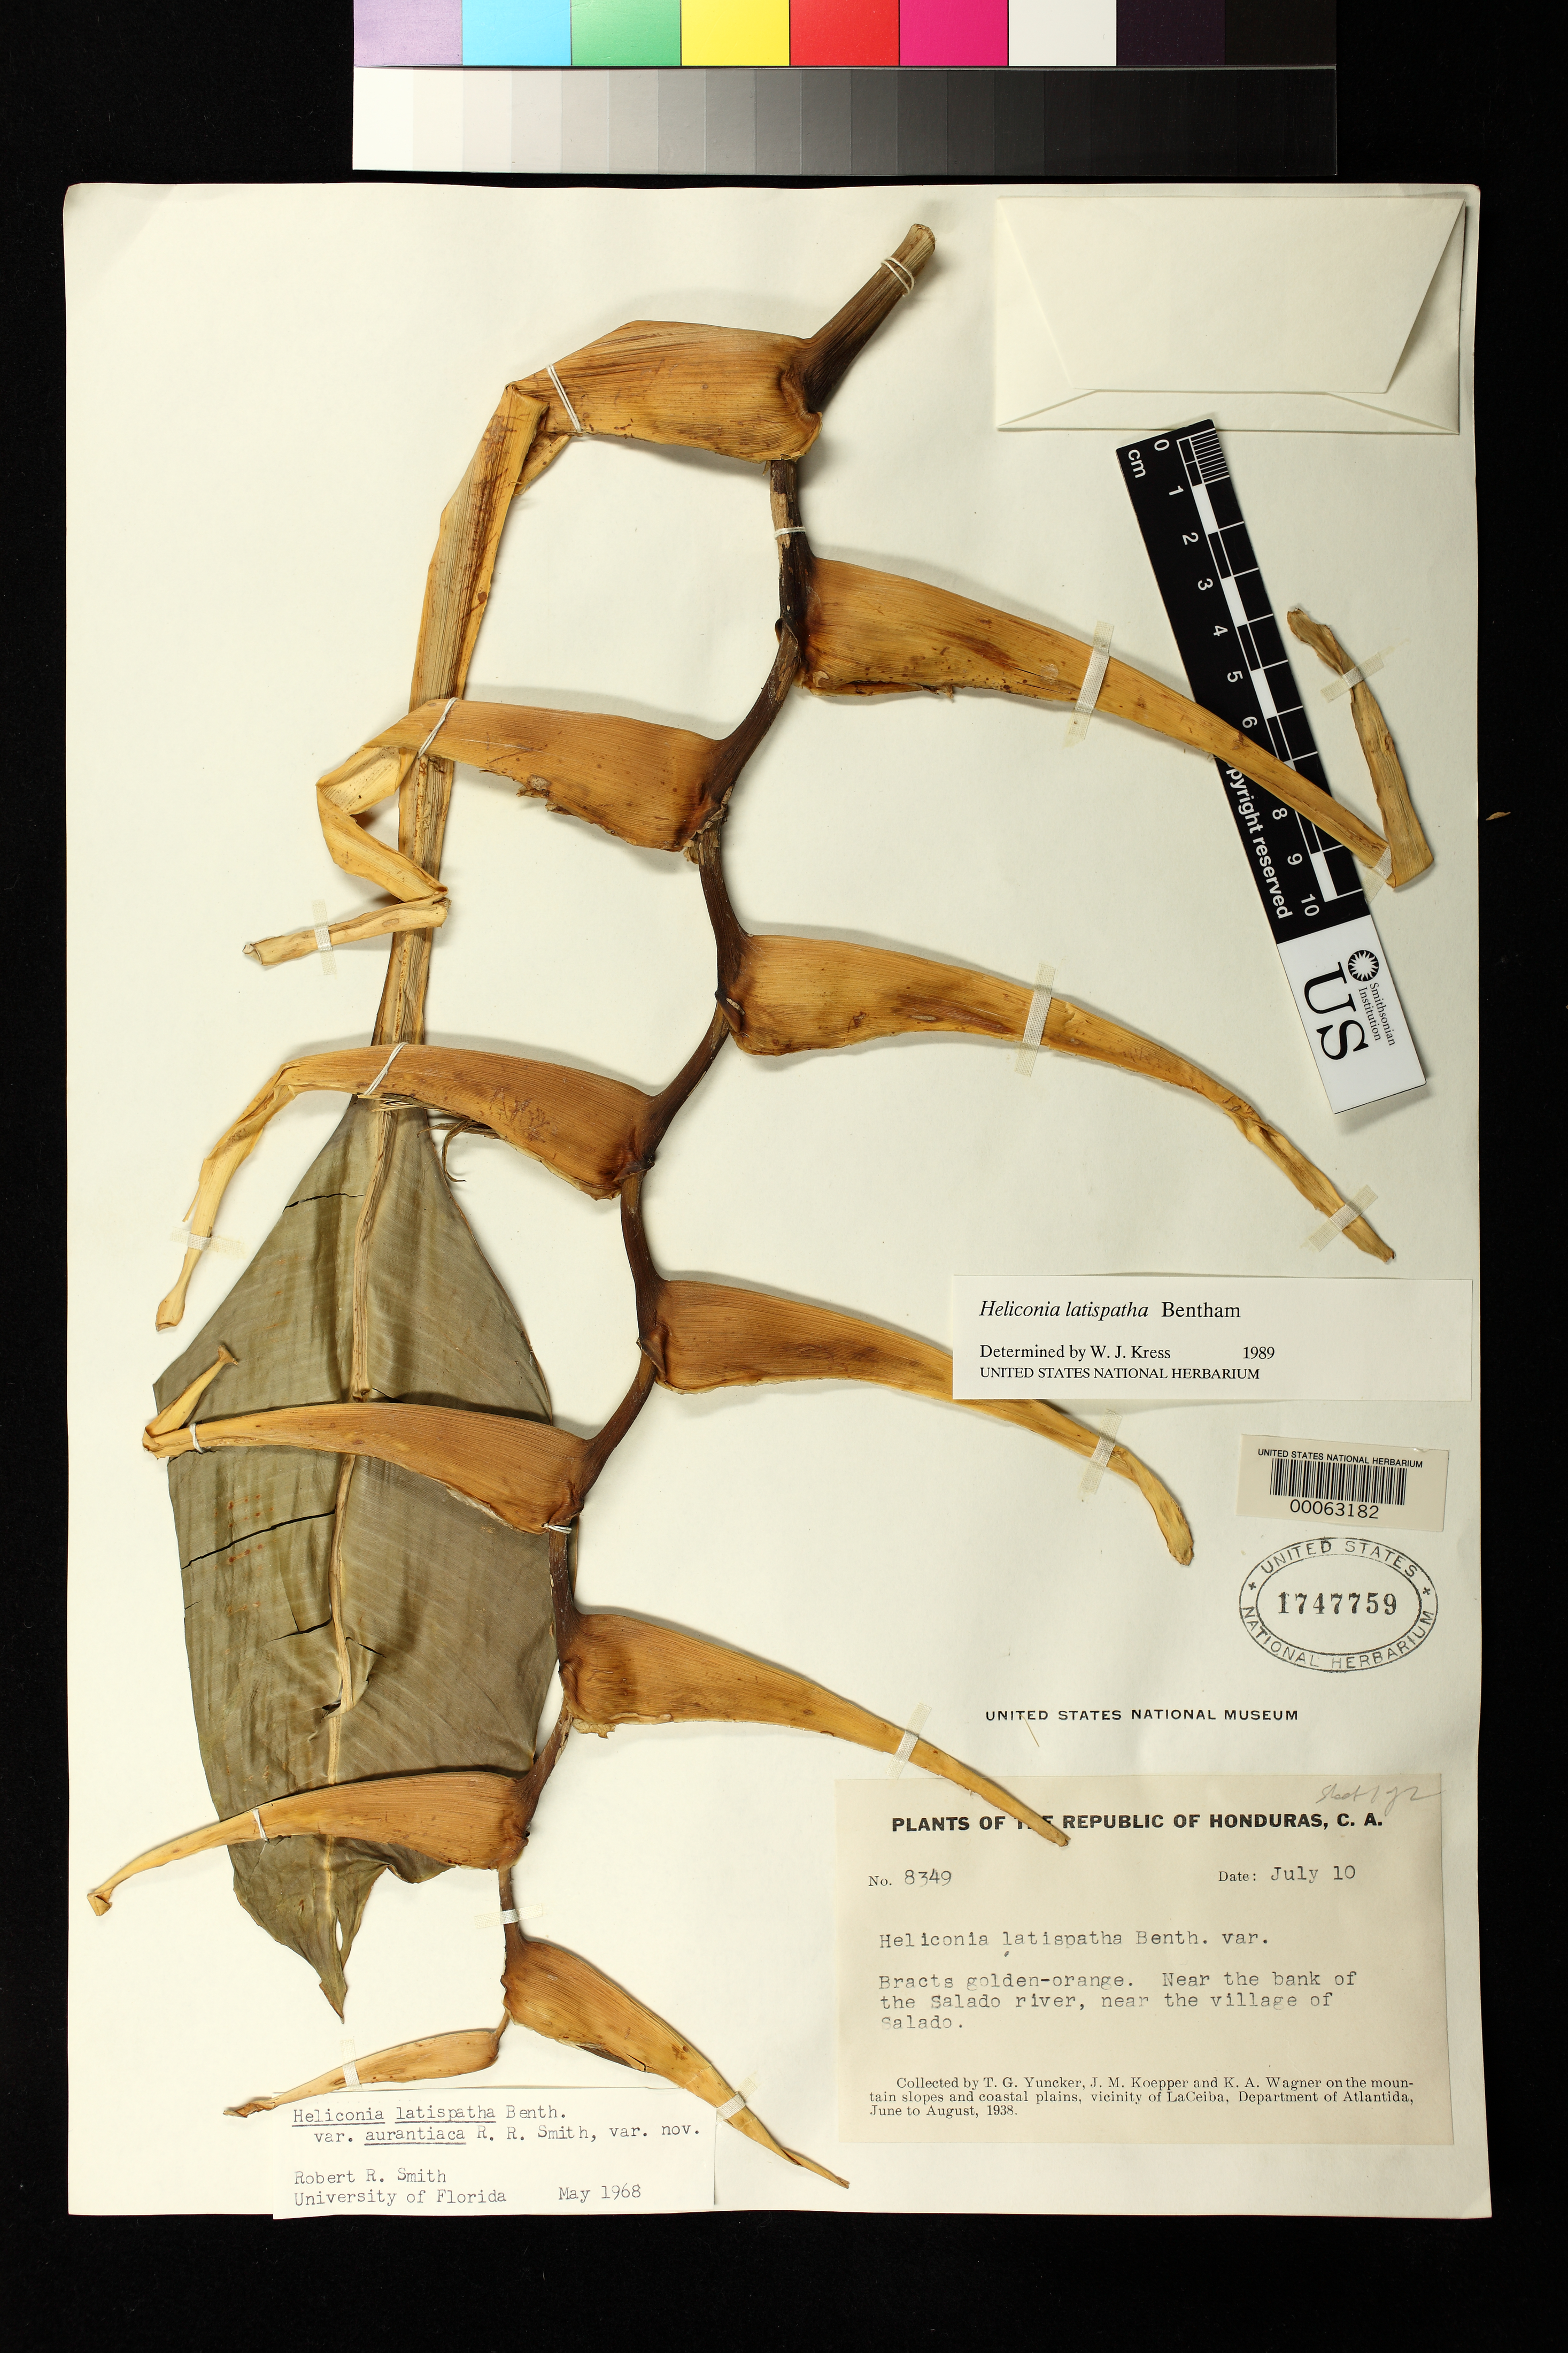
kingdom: Plantae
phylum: Tracheophyta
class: Liliopsida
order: Zingiberales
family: Heliconiaceae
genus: Heliconia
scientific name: Heliconia latispatha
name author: Benth.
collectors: T. G. Yuncker, J. M. Koepper & K. A. Wagner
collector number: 8349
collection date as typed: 10 Jul 1938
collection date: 1938-07-10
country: Honduras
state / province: Atlántida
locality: Near the bank of the Salado River, near village of Salado, vicinity of La Ceiba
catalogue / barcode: US 1747759